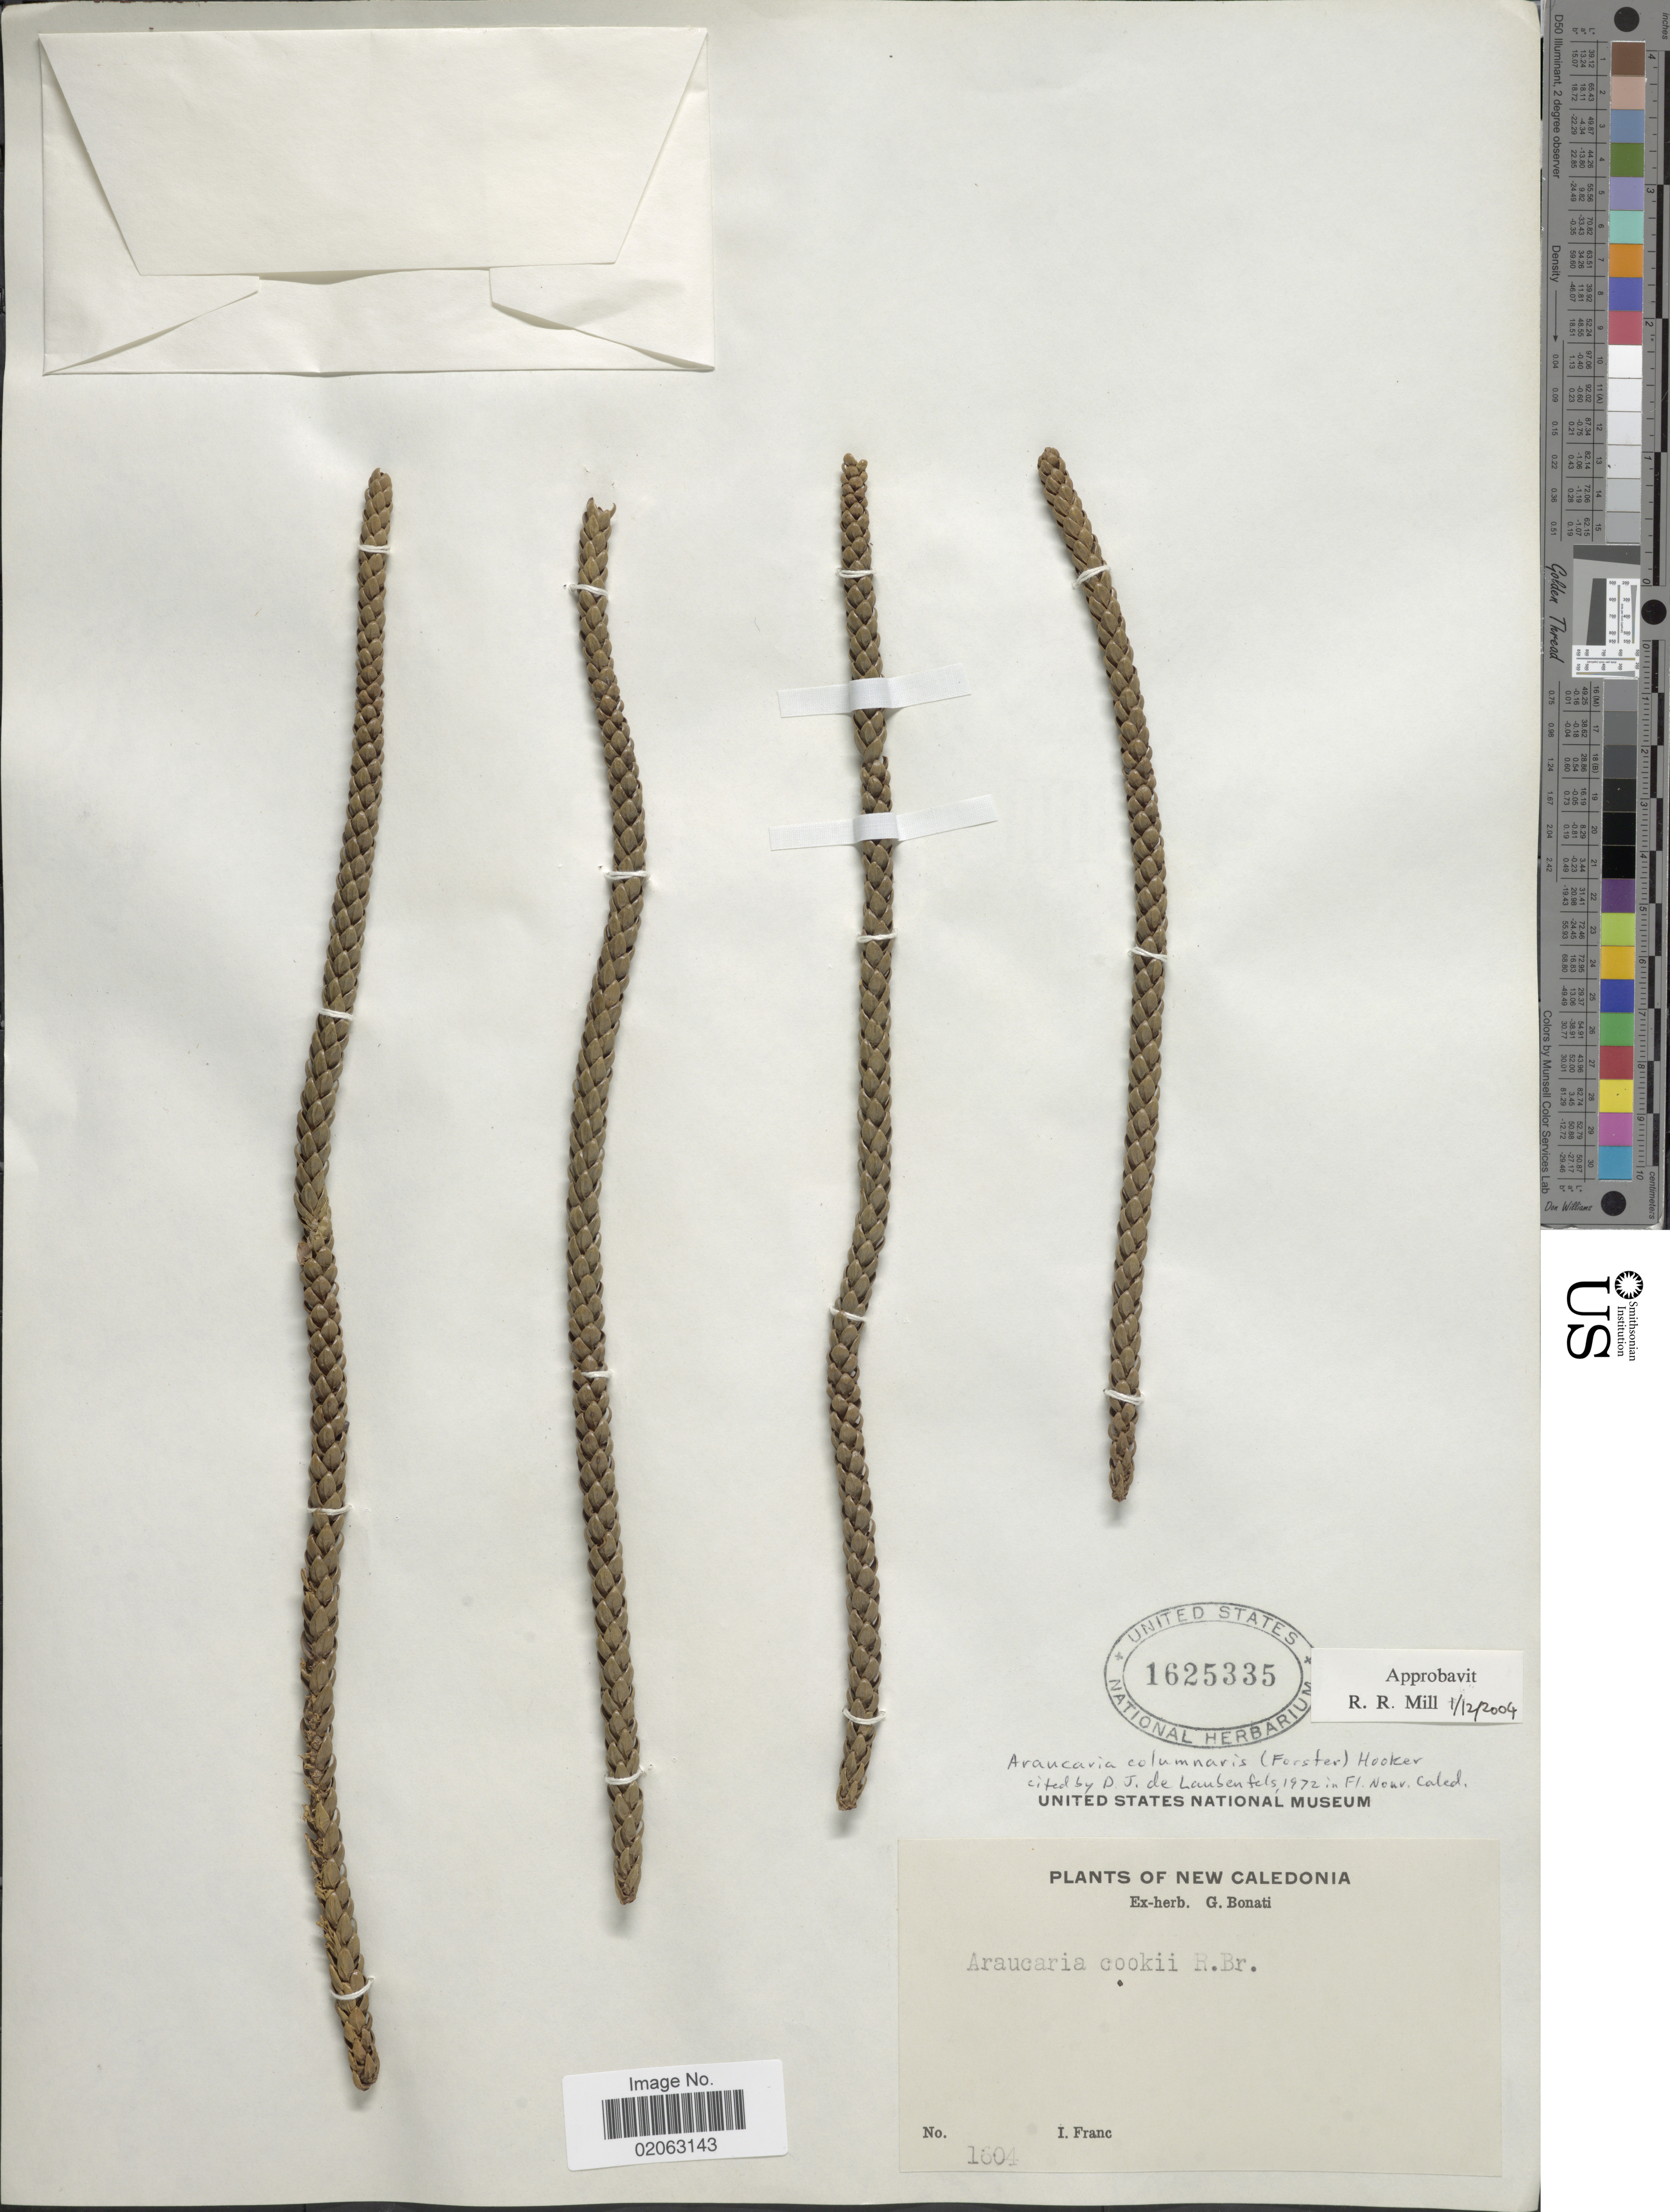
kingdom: Plantae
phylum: Tracheophyta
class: Pinopsida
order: Pinales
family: Araucariaceae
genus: Araucaria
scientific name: Araucaria columnaris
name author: (G. Forst.) Hook.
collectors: I. Franc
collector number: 1604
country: New Caledonia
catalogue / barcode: US 1625335